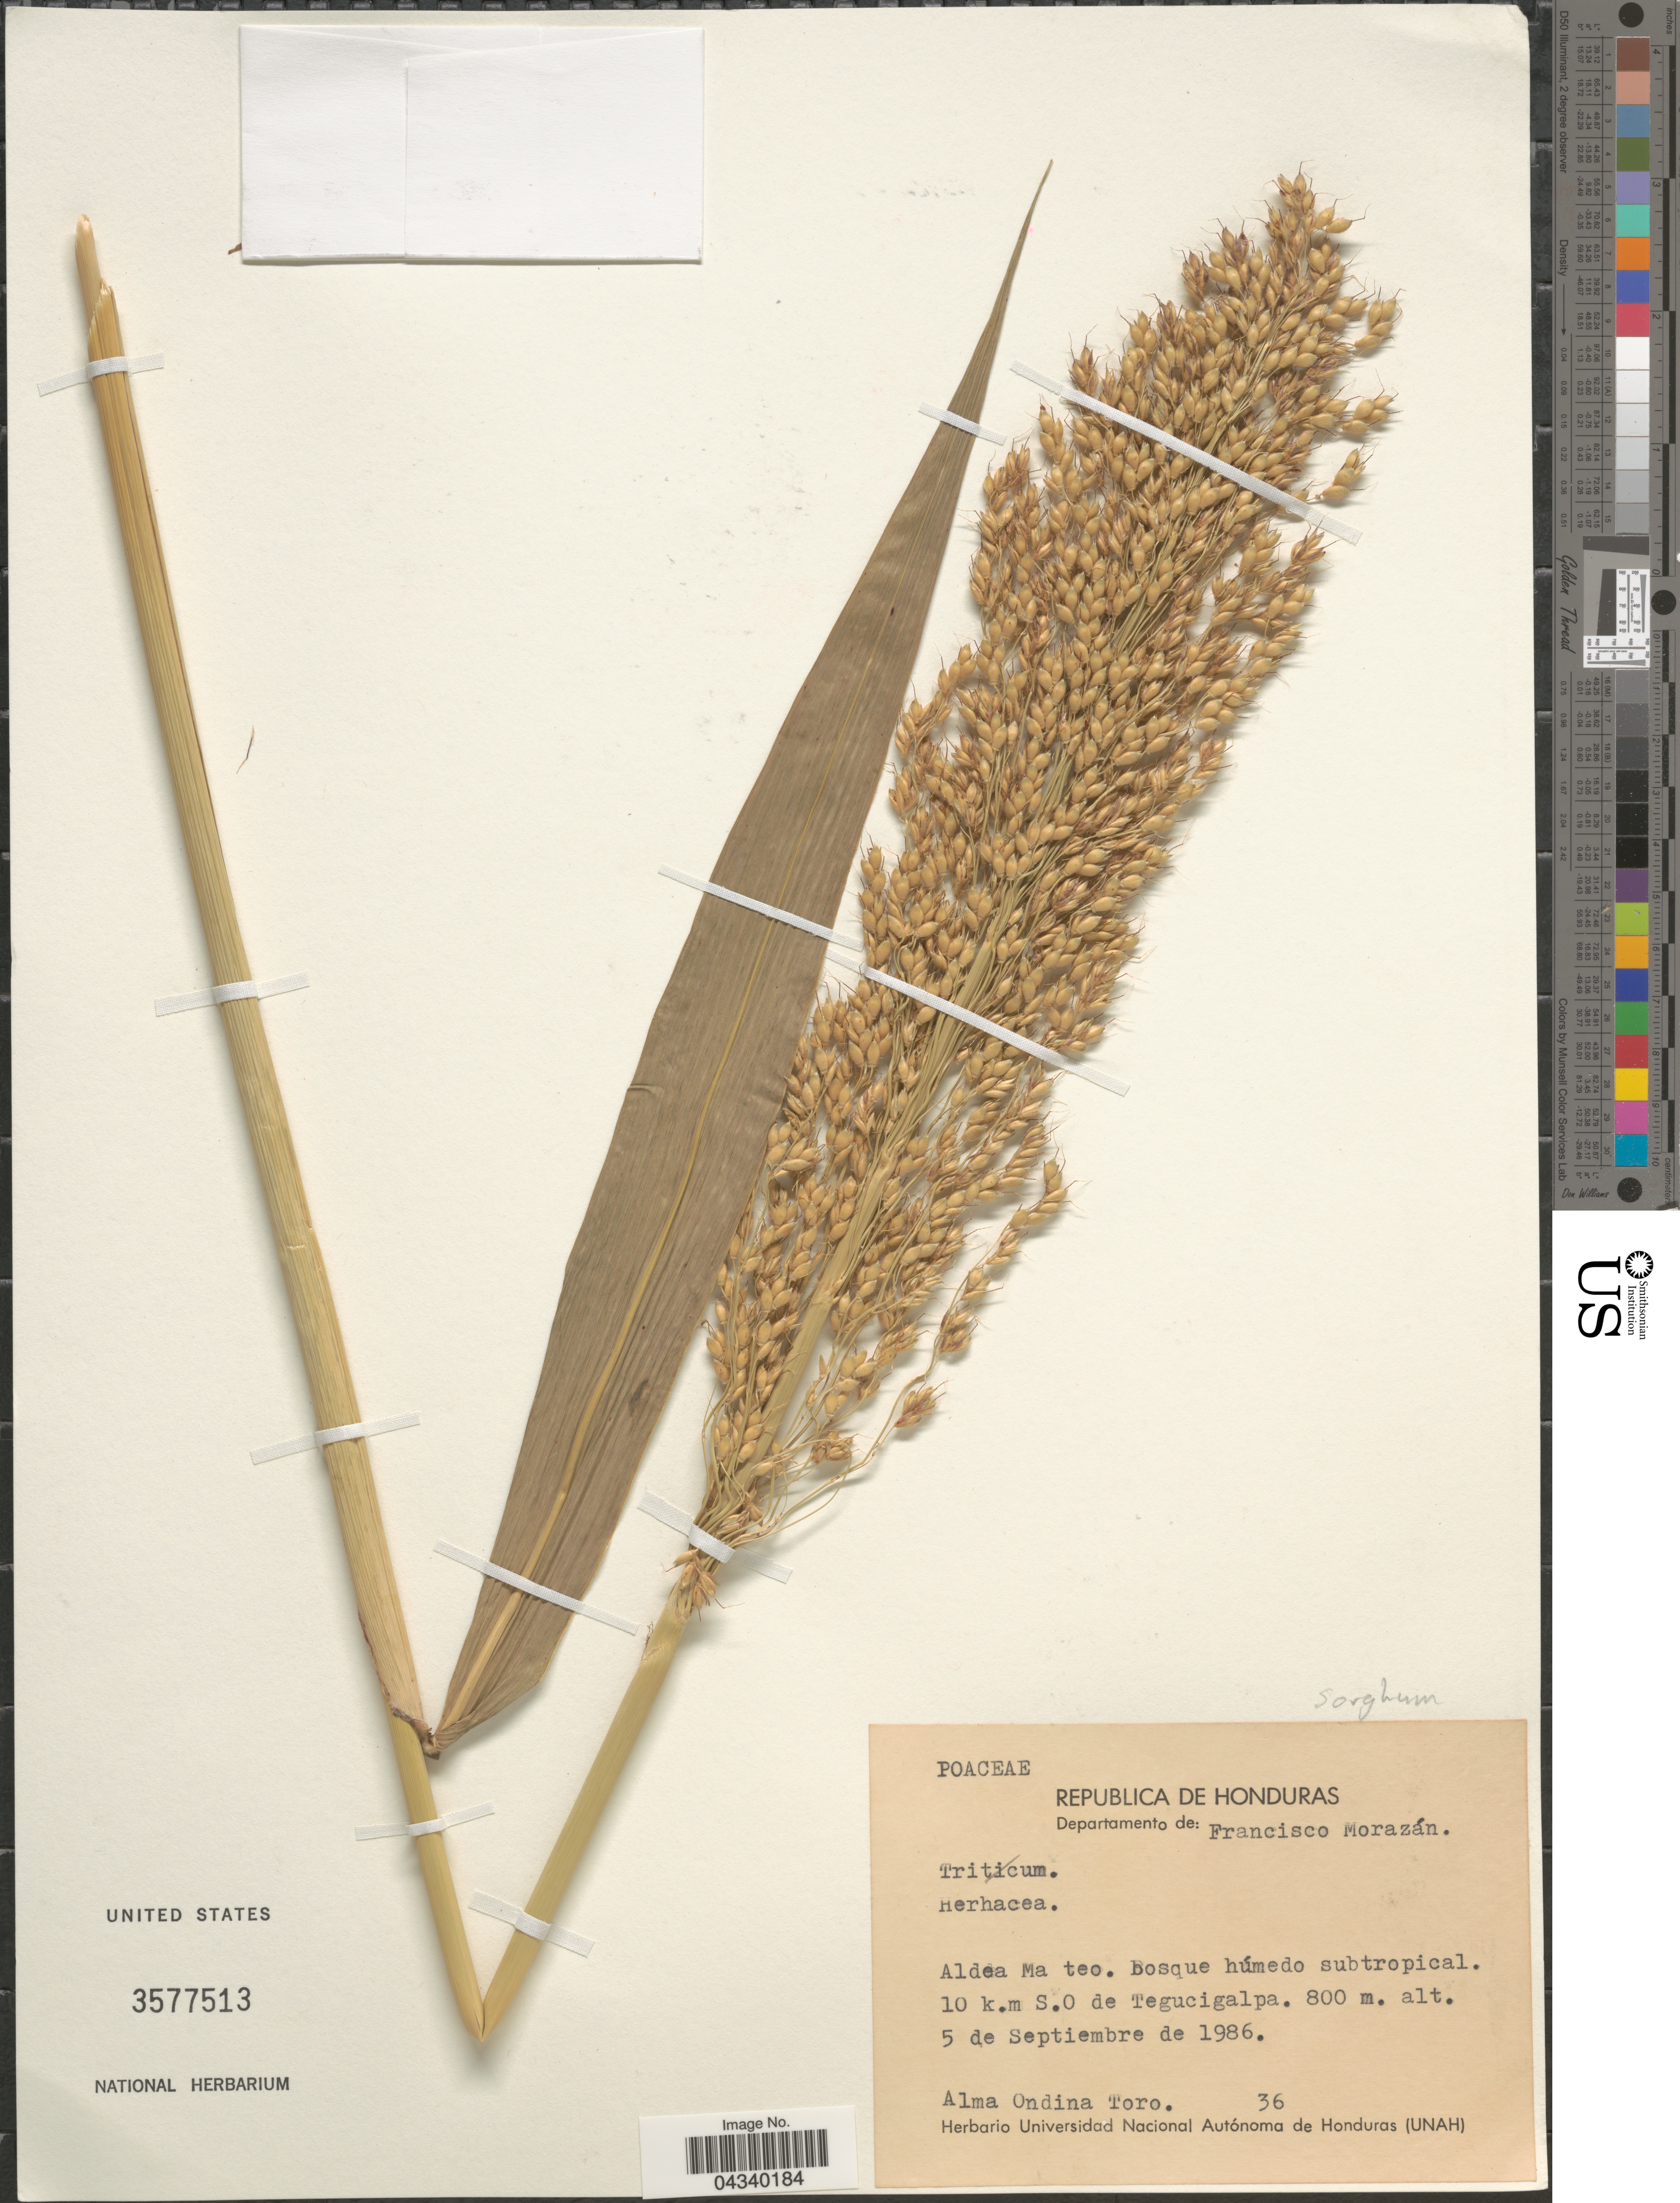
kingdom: Plantae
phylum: Tracheophyta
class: Liliopsida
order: Poales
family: Poaceae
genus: Sorghum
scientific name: Sorghum bicolor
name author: (L.) Moench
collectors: A. Toro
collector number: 36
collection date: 1986-09-05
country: Honduras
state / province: Fco. Morazán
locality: Departamento de: Francisco Morazán. Aldea Ma teo. Bosque húmedo subtropical. 10 k.m S. O. de Tegucigalpa.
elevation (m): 800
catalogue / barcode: US 3577513